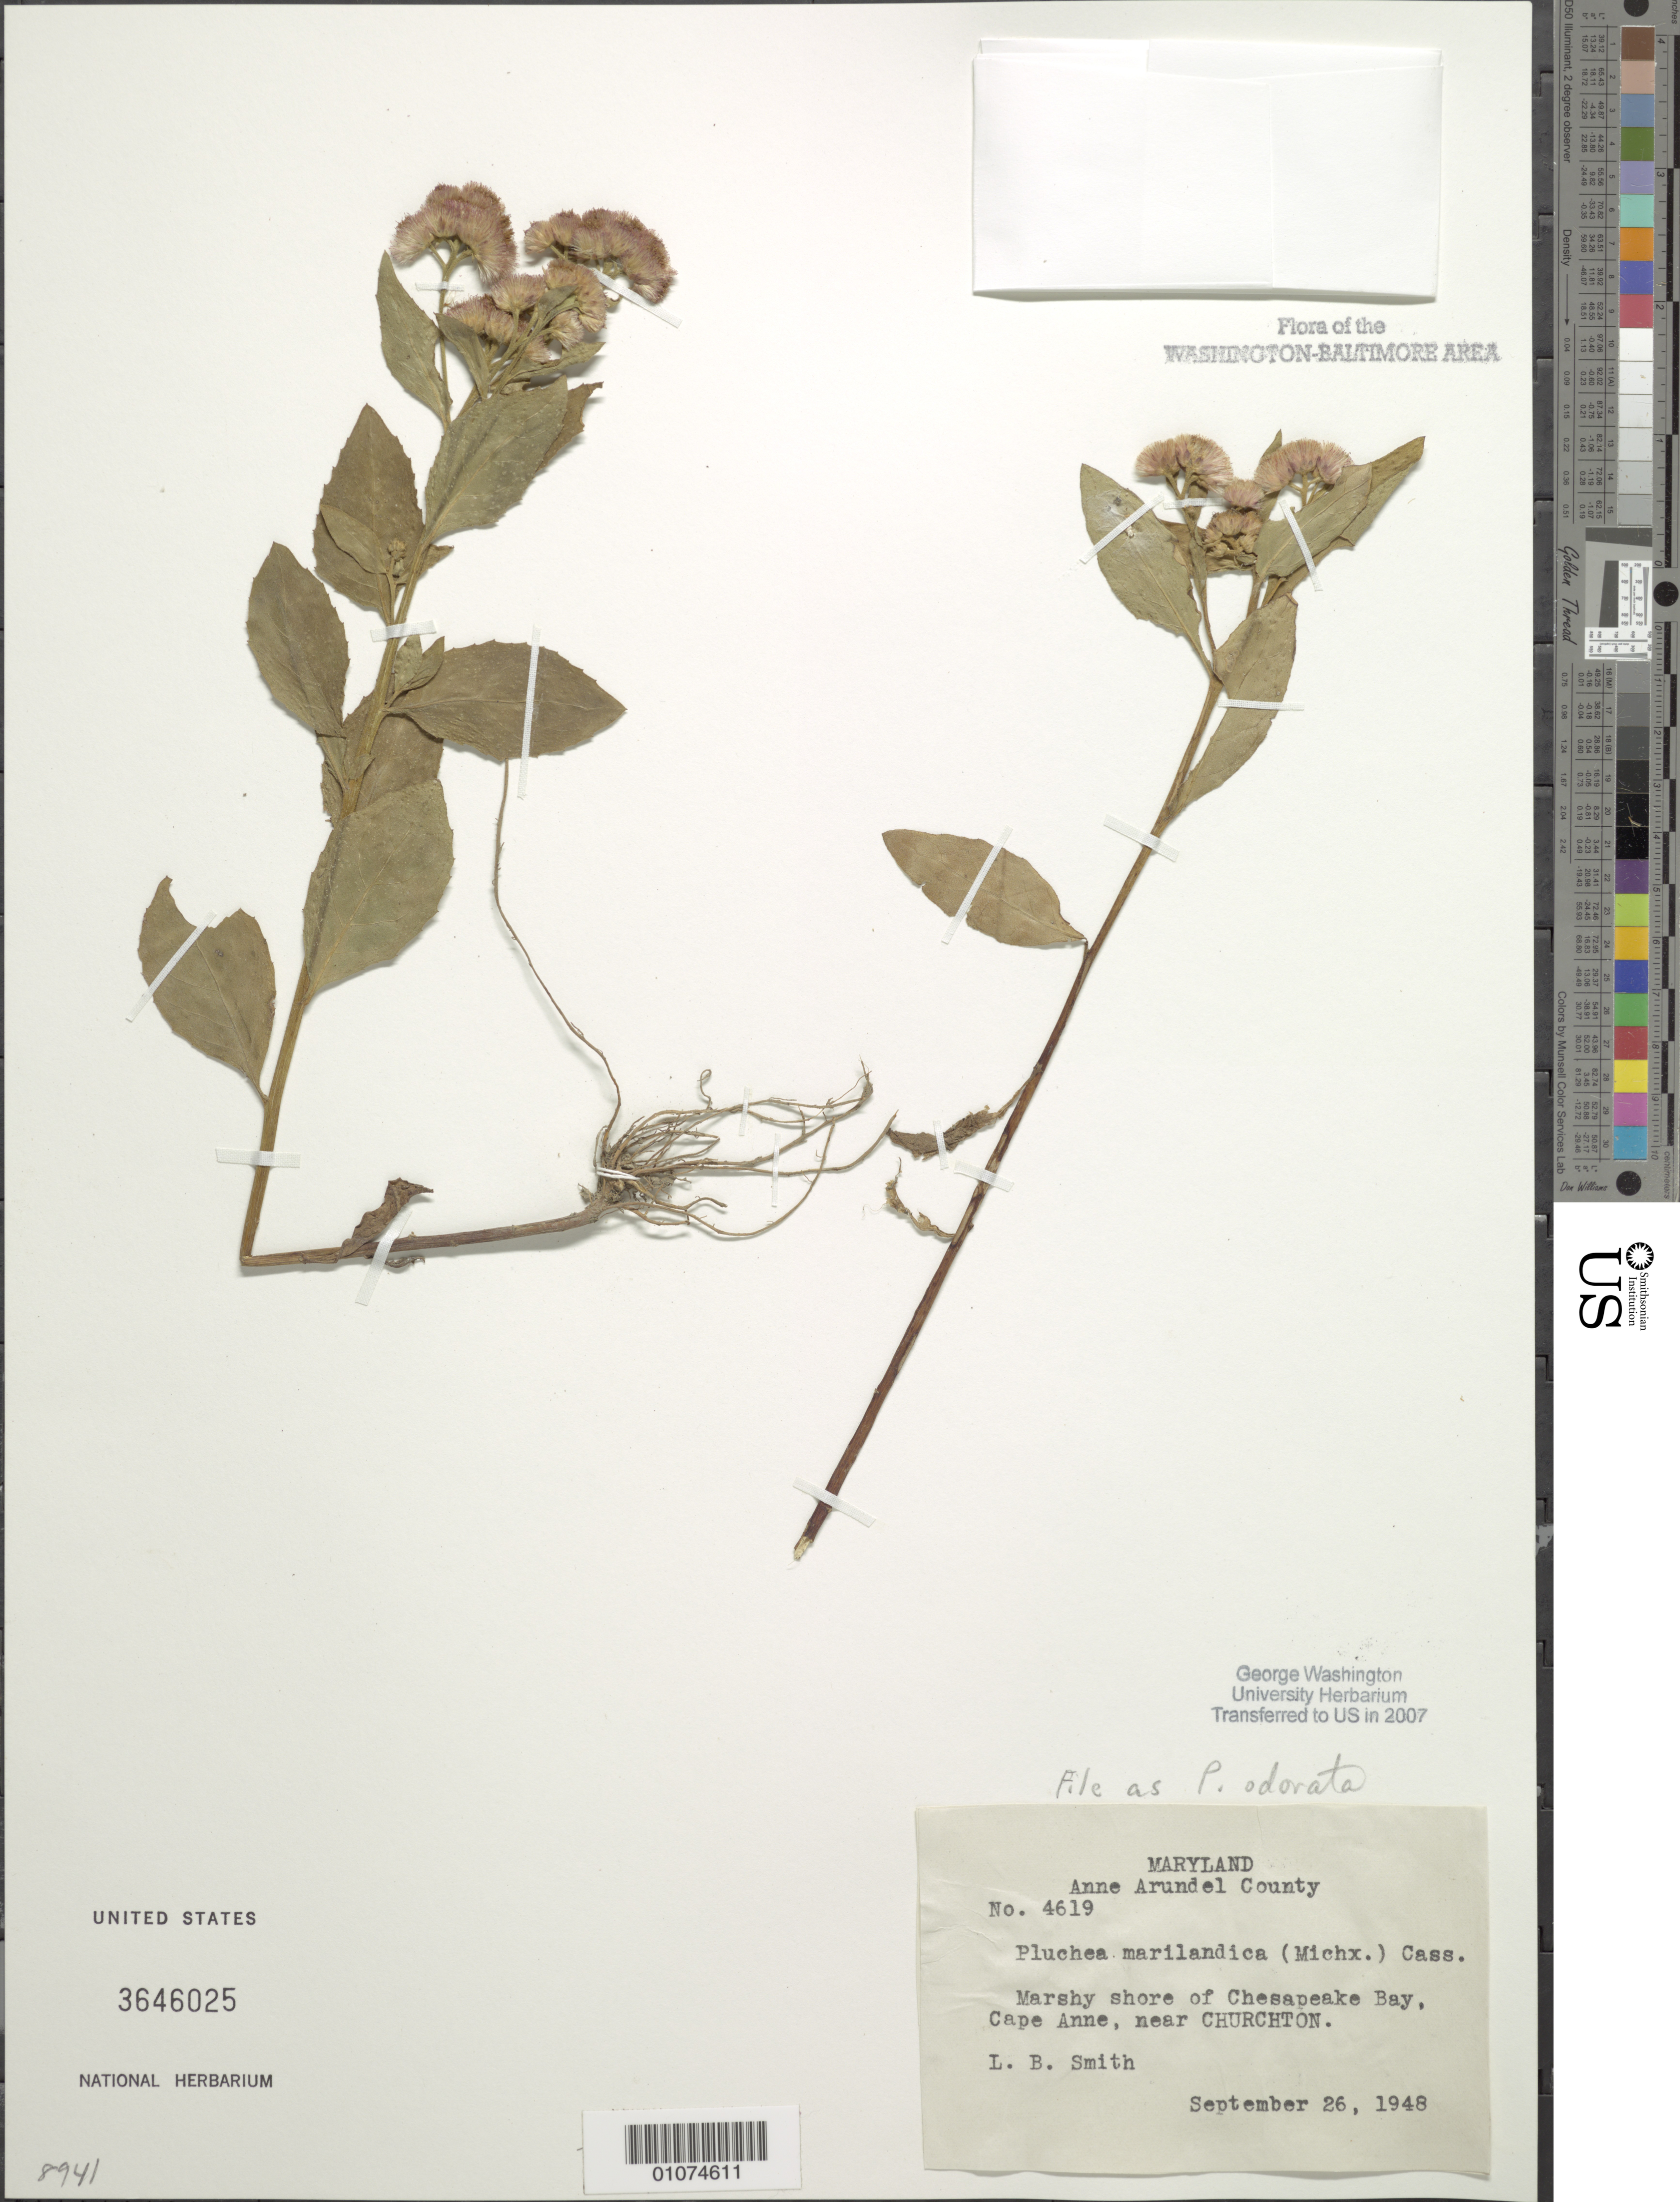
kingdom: Plantae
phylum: Tracheophyta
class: Magnoliopsida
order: Asterales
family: Asteraceae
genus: Pluchea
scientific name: Pluchea odorata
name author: (L.) Cass.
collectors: L. Smith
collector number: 4619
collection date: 1948-09-26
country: United States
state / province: Maryland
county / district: Anne Arundel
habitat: Marshy shore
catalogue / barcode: US 3646025